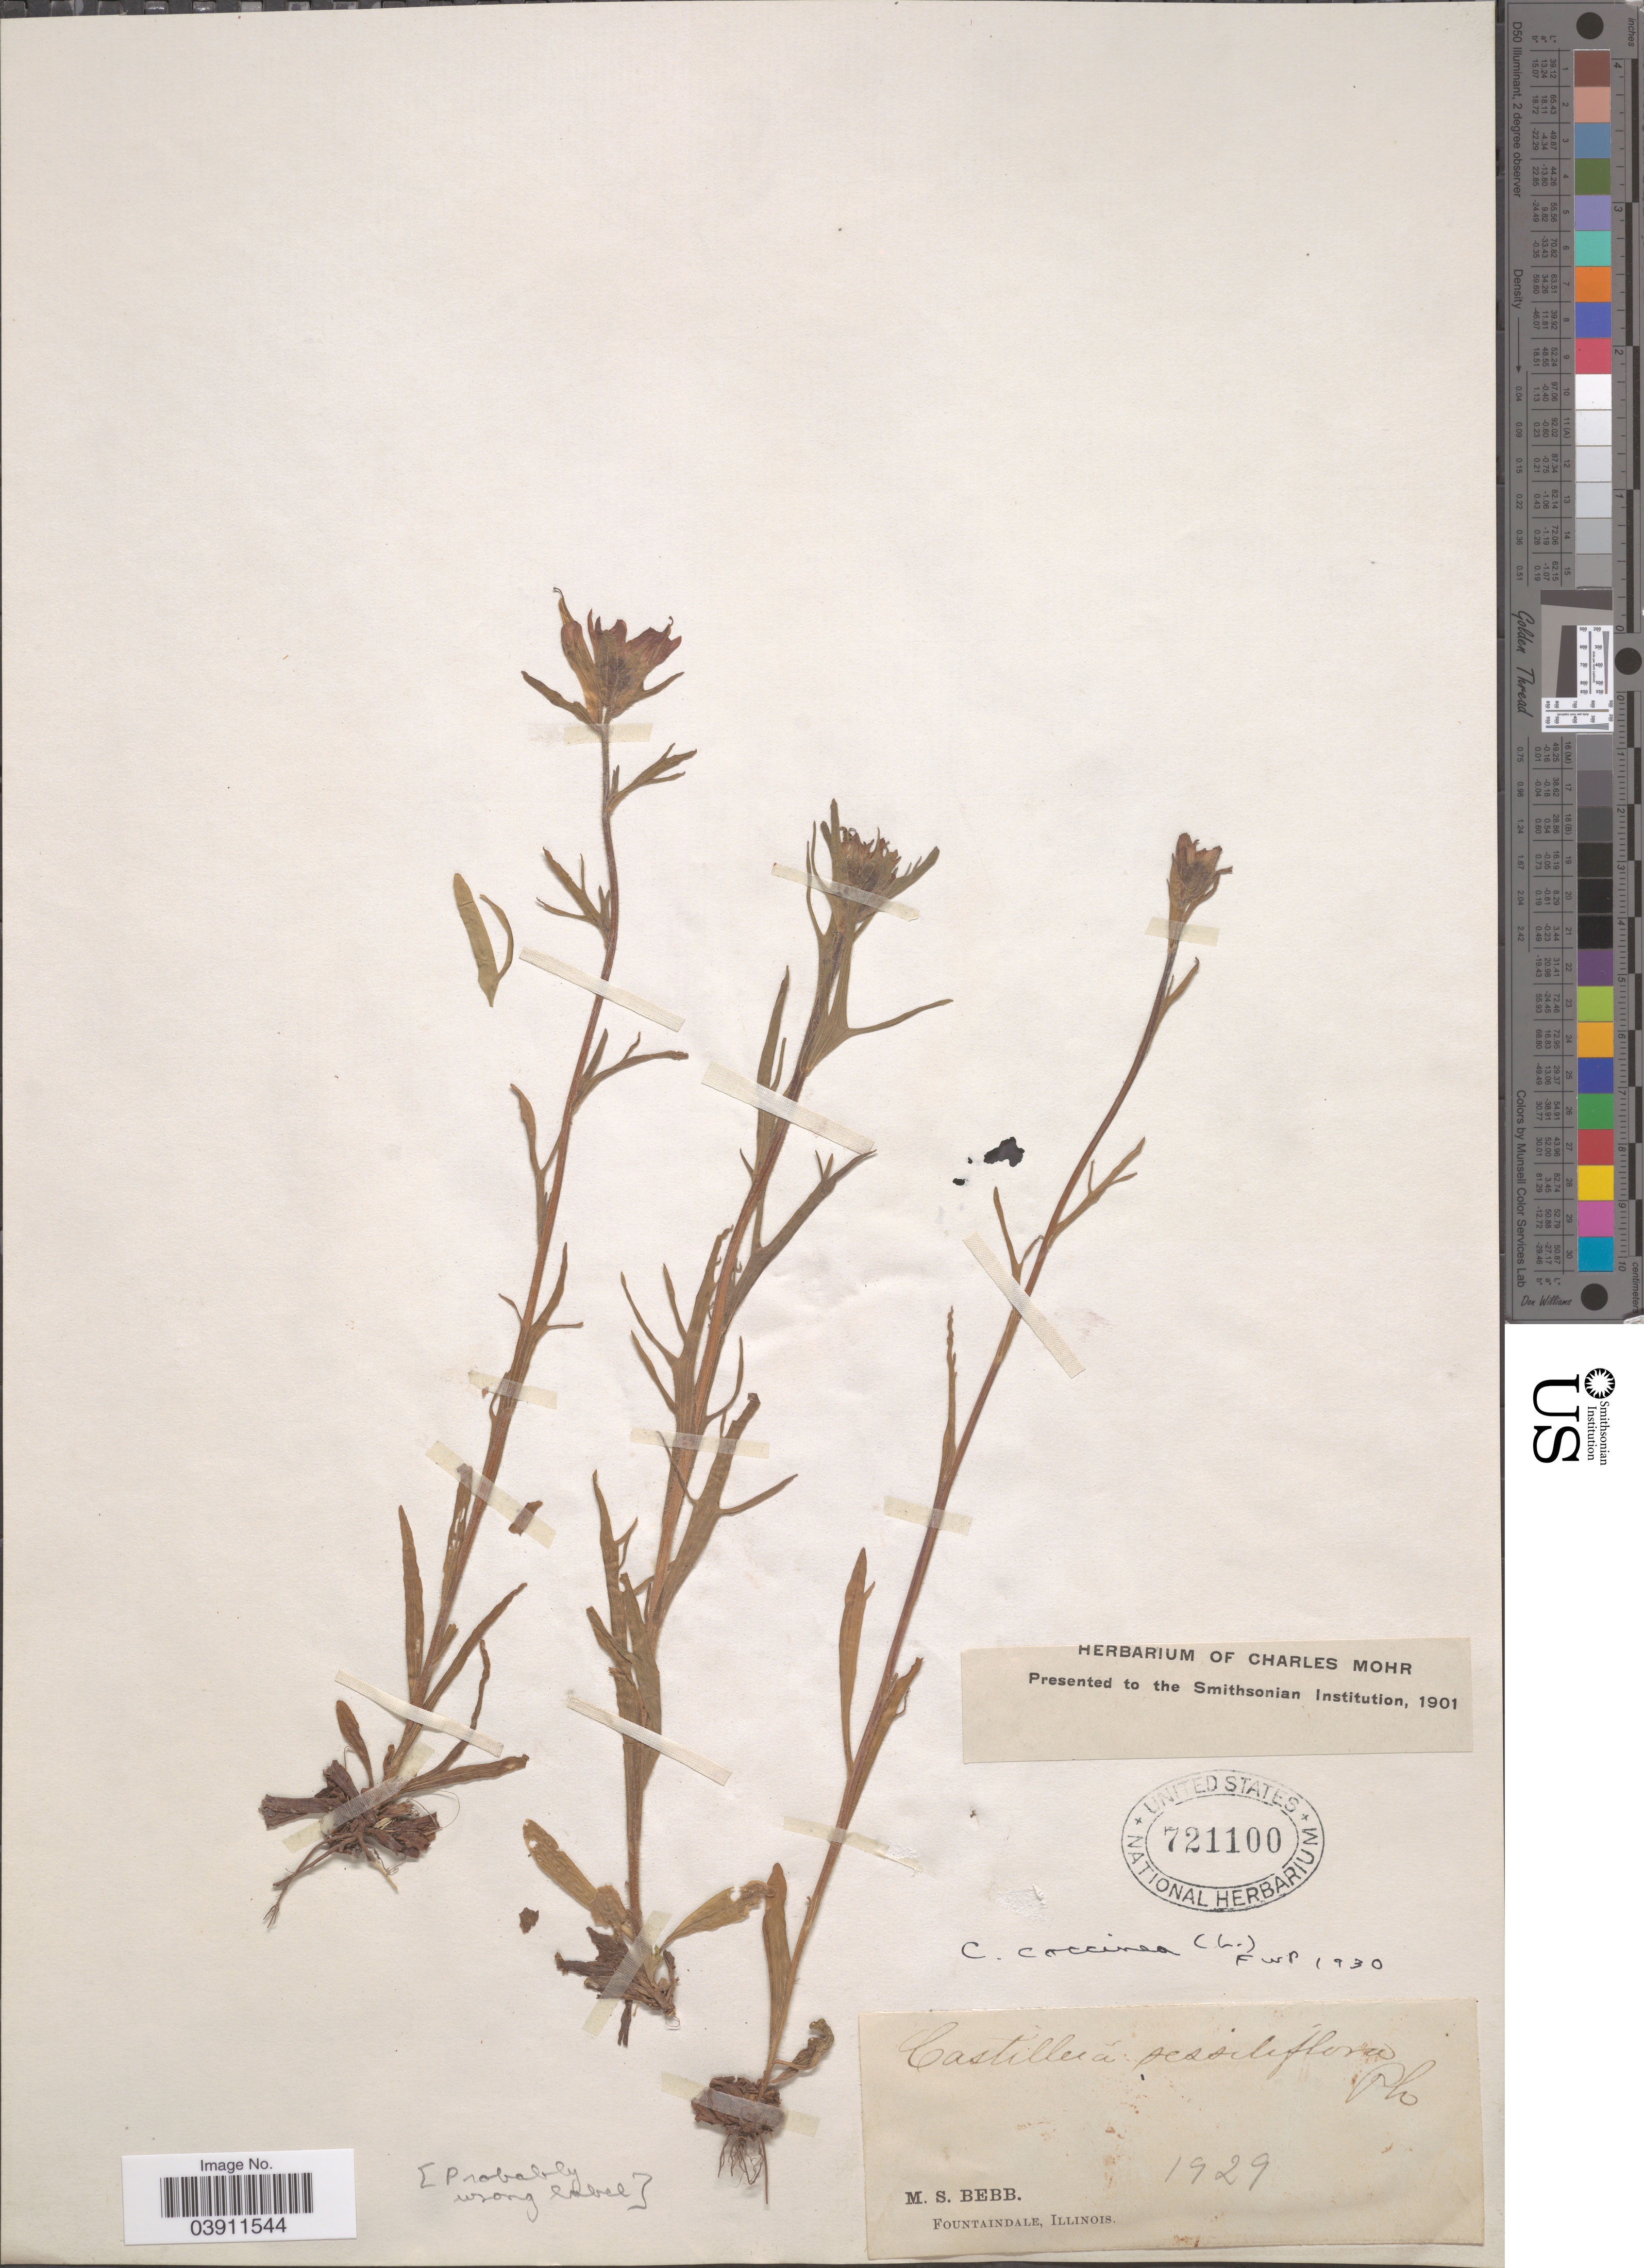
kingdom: Plantae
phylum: Tracheophyta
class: Magnoliopsida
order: Lamiales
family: Orobanchaceae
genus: Castilleja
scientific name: Castilleja coccinea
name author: (L.) Spreng.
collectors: M. Bebb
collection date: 1929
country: United States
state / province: Illinois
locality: Fountaindale.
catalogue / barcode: US 721100